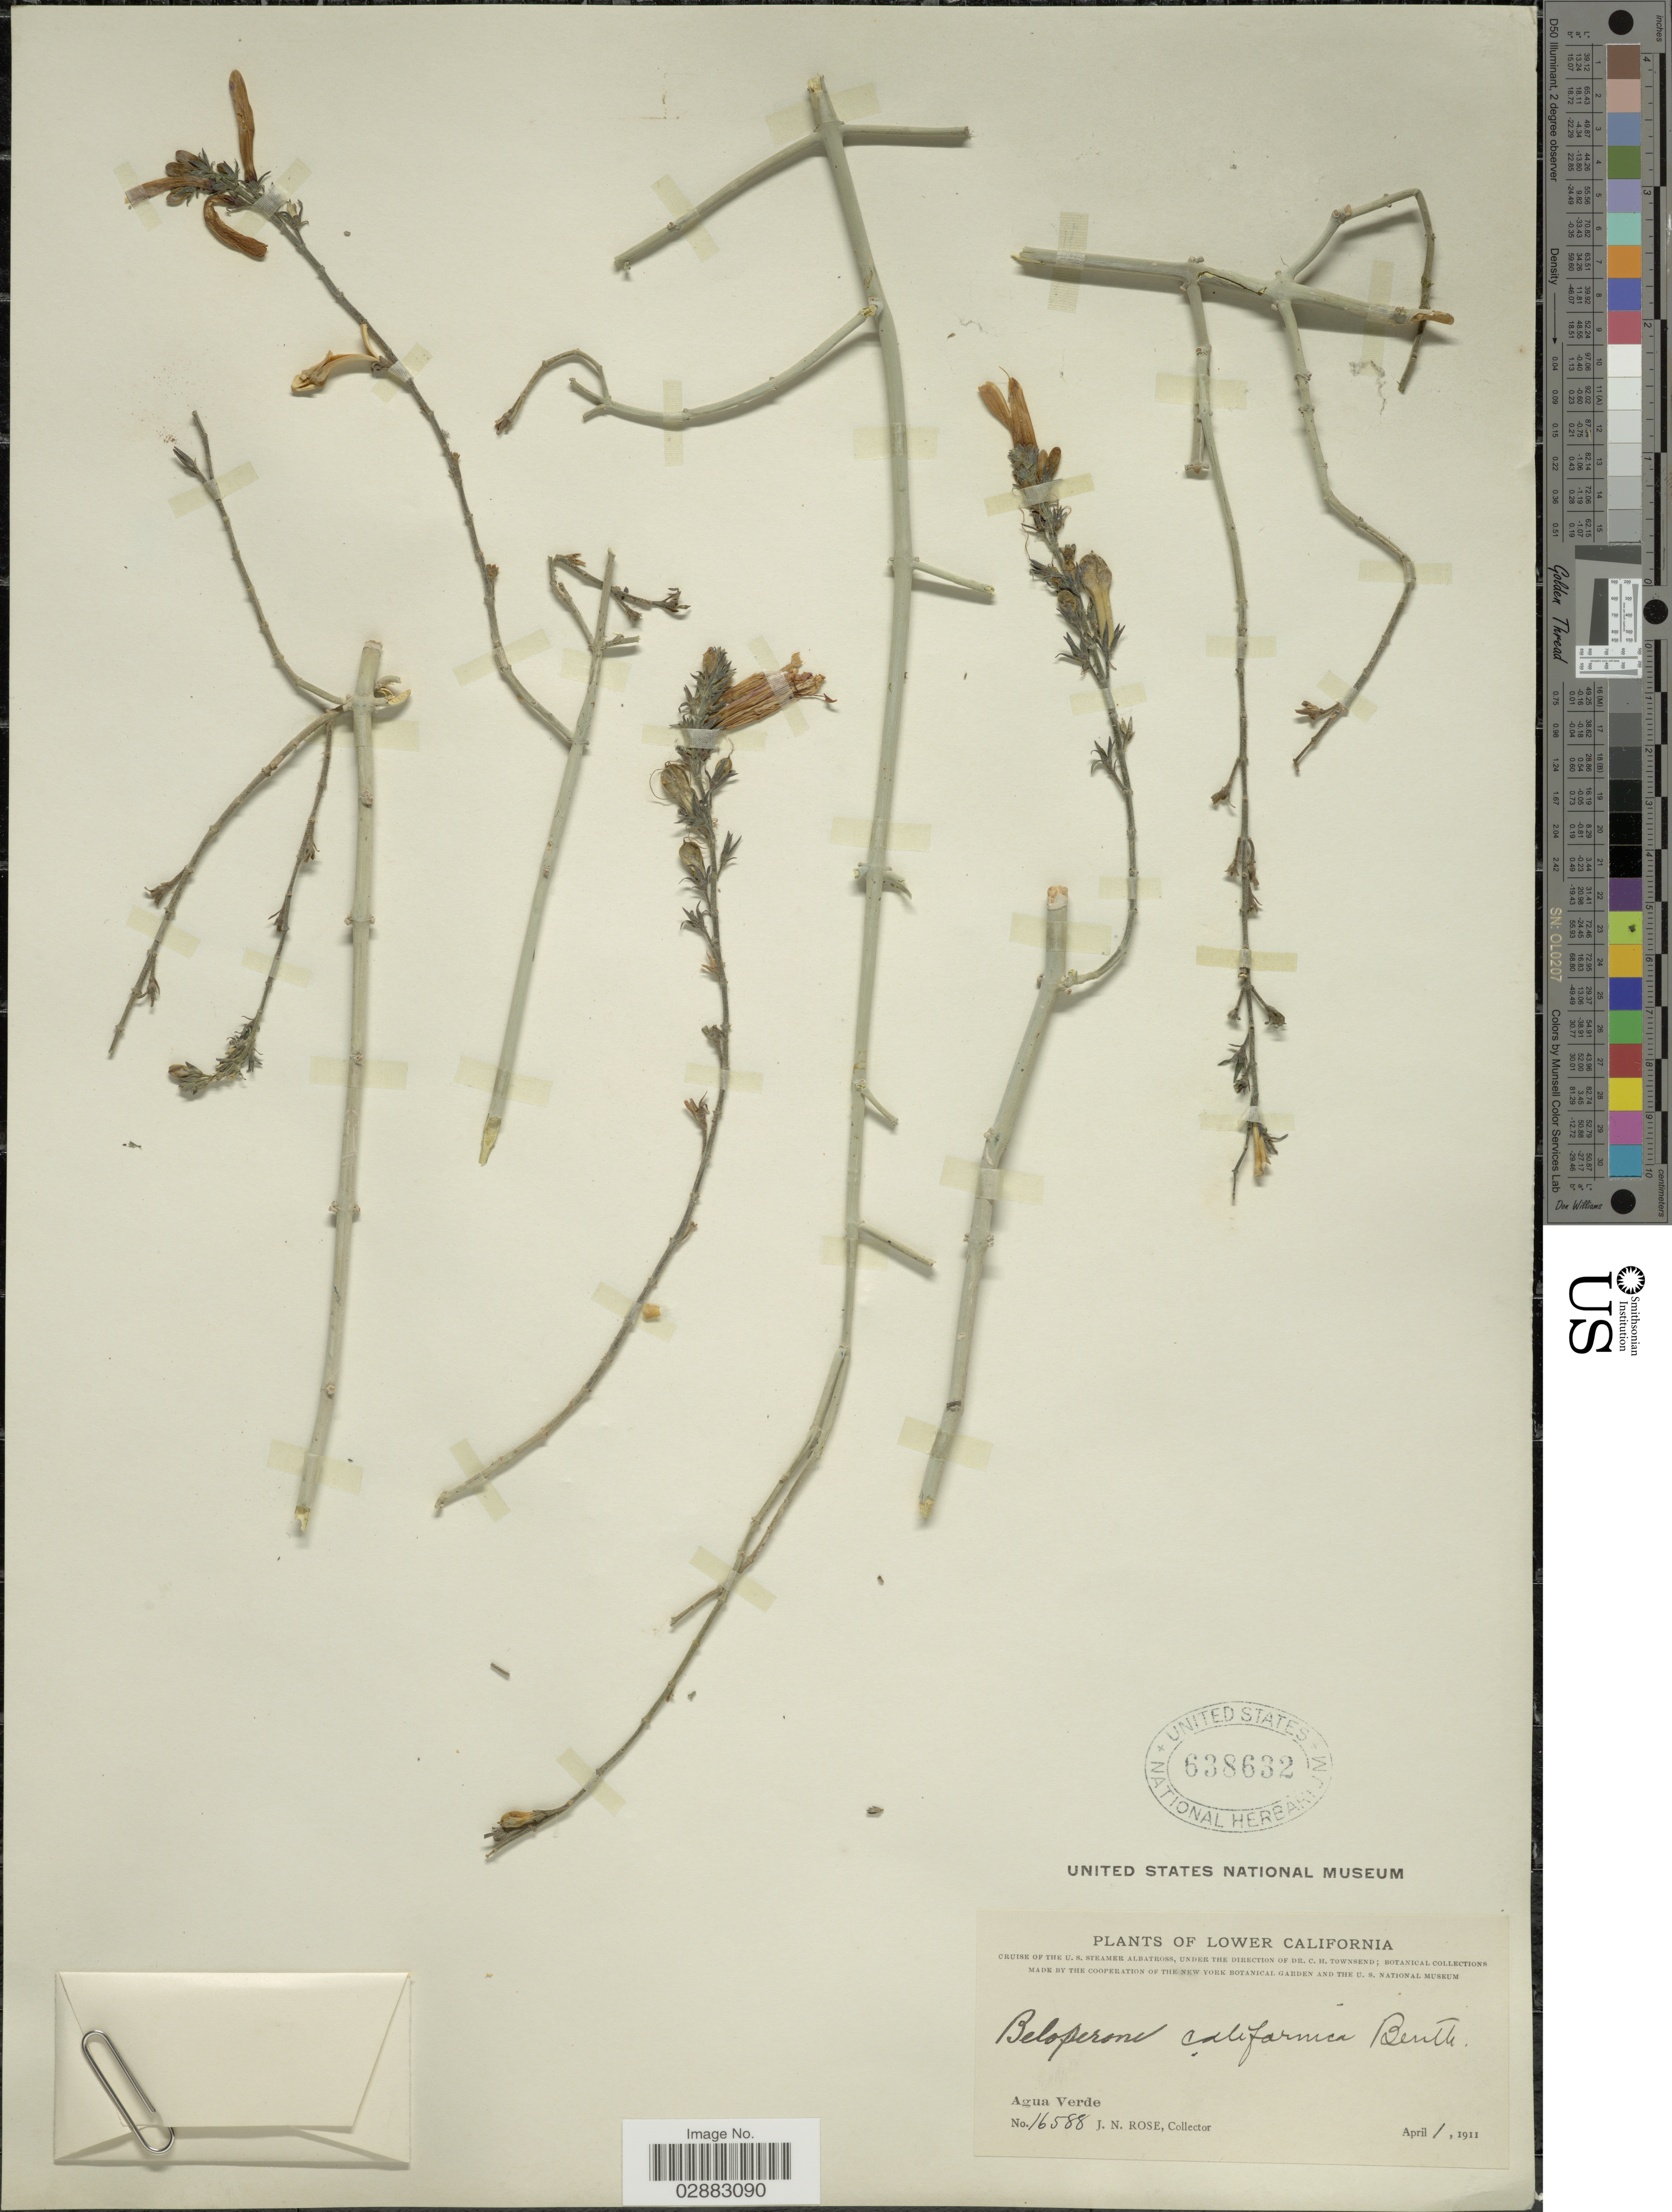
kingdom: Plantae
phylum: Tracheophyta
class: Magnoliopsida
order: Lamiales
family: Acanthaceae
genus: Beloperone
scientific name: Beloperone californica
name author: Benth.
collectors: J. N. Rose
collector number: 16588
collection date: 1911-04-01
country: Mexico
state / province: Baja California Sur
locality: Lower California. Agua Verde.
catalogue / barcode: US 638632